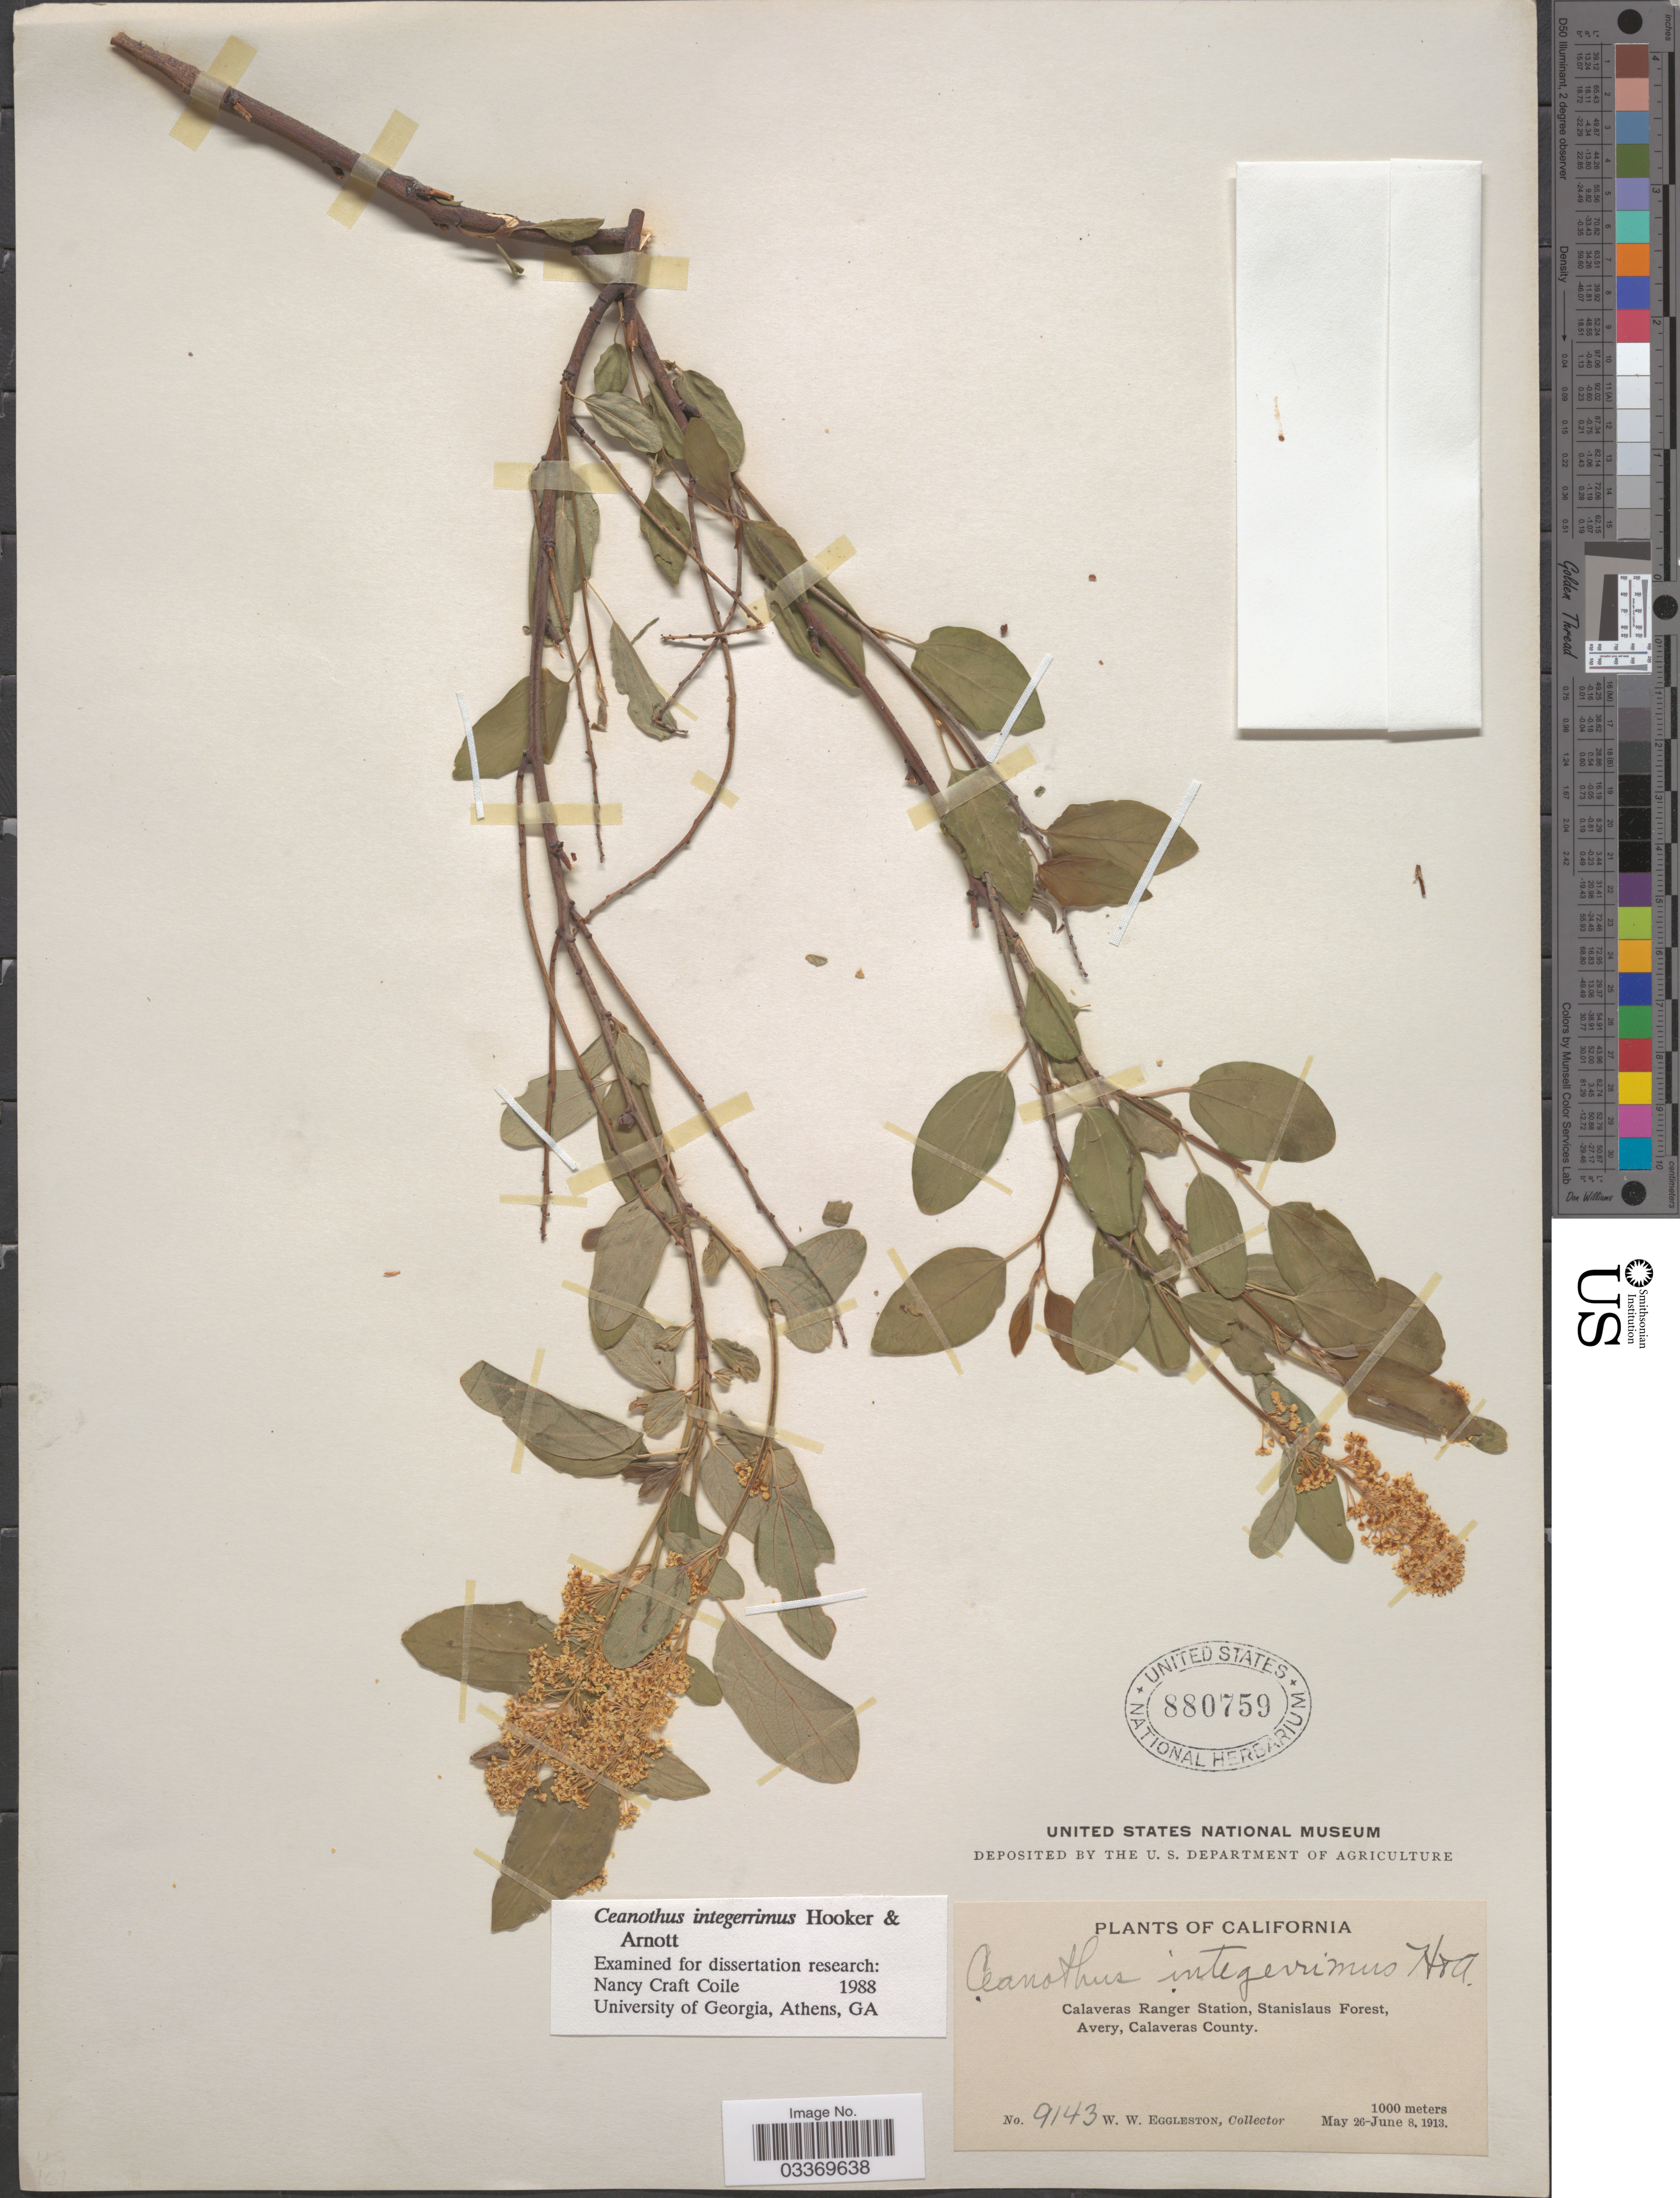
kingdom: Plantae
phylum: Tracheophyta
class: Magnoliopsida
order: Rosales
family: Rhamnaceae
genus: Ceanothus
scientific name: Ceanothus integerrimus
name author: Hook. & Arn.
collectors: W. W. Eggleston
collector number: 9143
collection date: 1913-05-26/1913-06-08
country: United States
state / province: California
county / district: Calaveras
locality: Calaveras Ranger Station, Stanislaus Forest, Avery, Calaveras County.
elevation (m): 1000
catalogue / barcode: US 880759